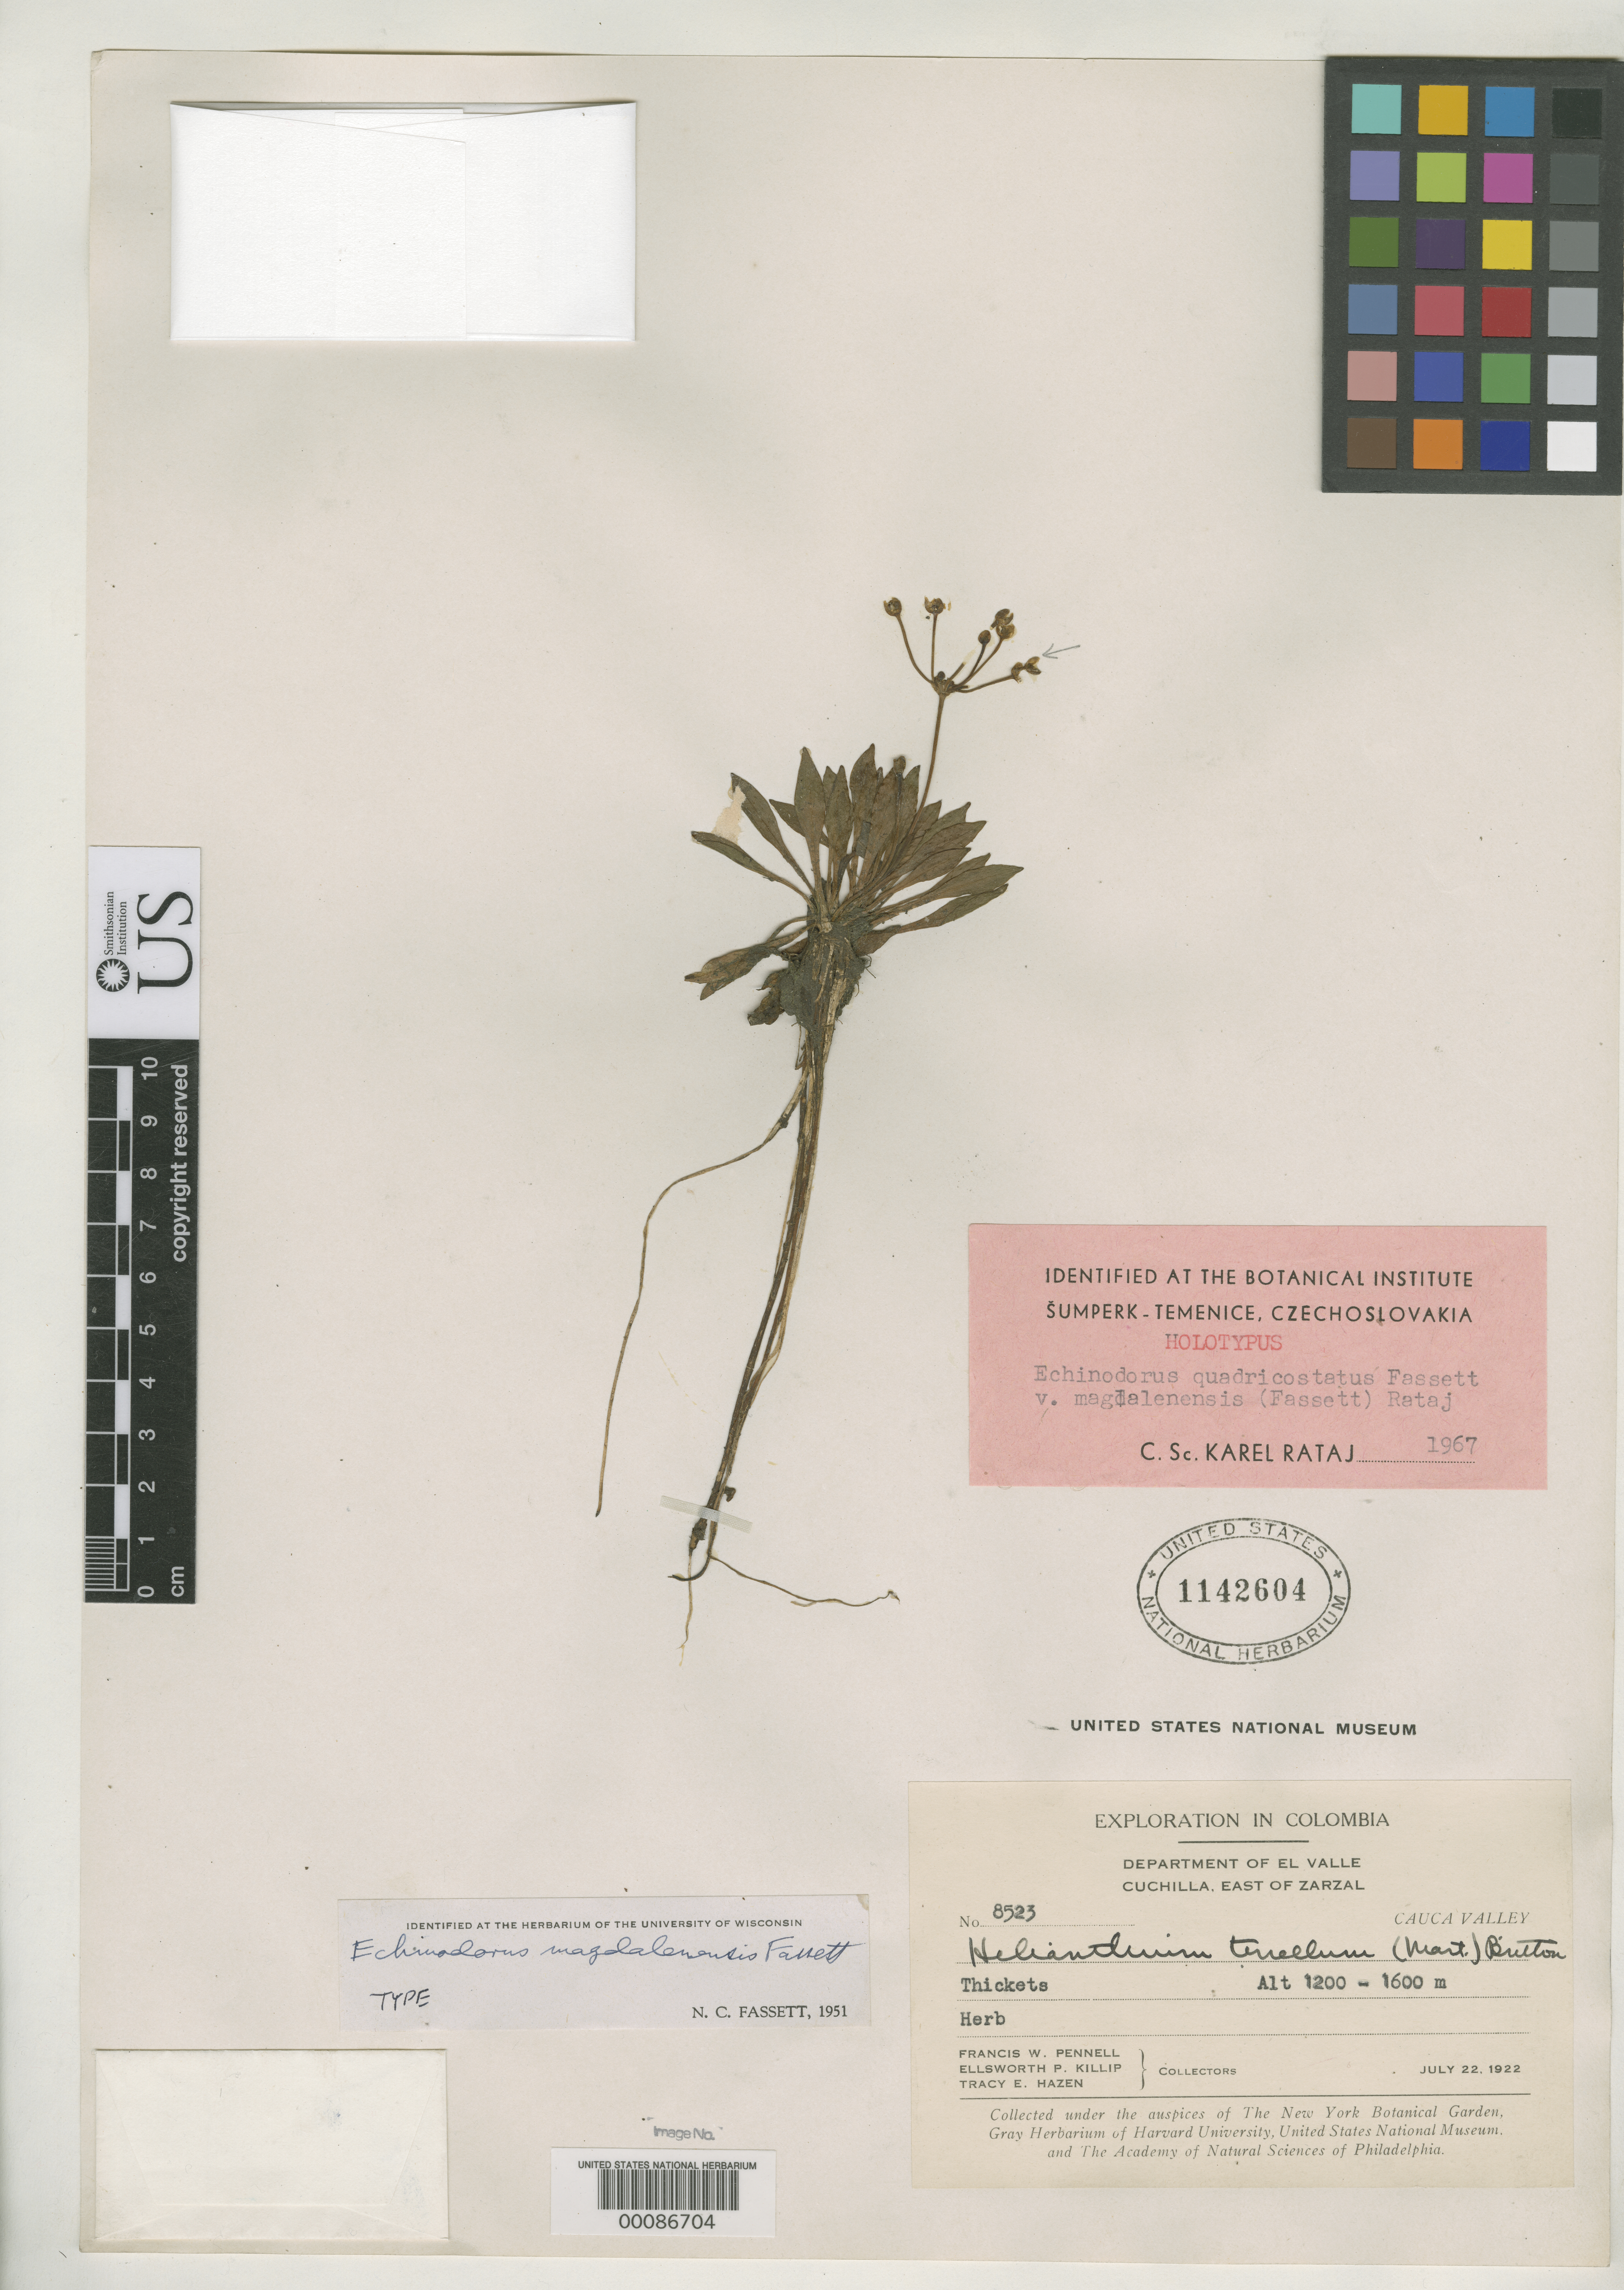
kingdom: Plantae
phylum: Tracheophyta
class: Liliopsida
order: Alismatales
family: Alismataceae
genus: Echinodorus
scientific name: Echinodorus magdalenensis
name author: Fassett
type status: Holotype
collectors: F. W. Pennell, E. P. Killip & T. E. Hazen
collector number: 8523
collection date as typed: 22 Jul 1922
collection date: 1922-07-22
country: Colombia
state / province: Valle del Cauca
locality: Cuchilla E of Zarzal, Cauca Valley.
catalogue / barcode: US 1142604